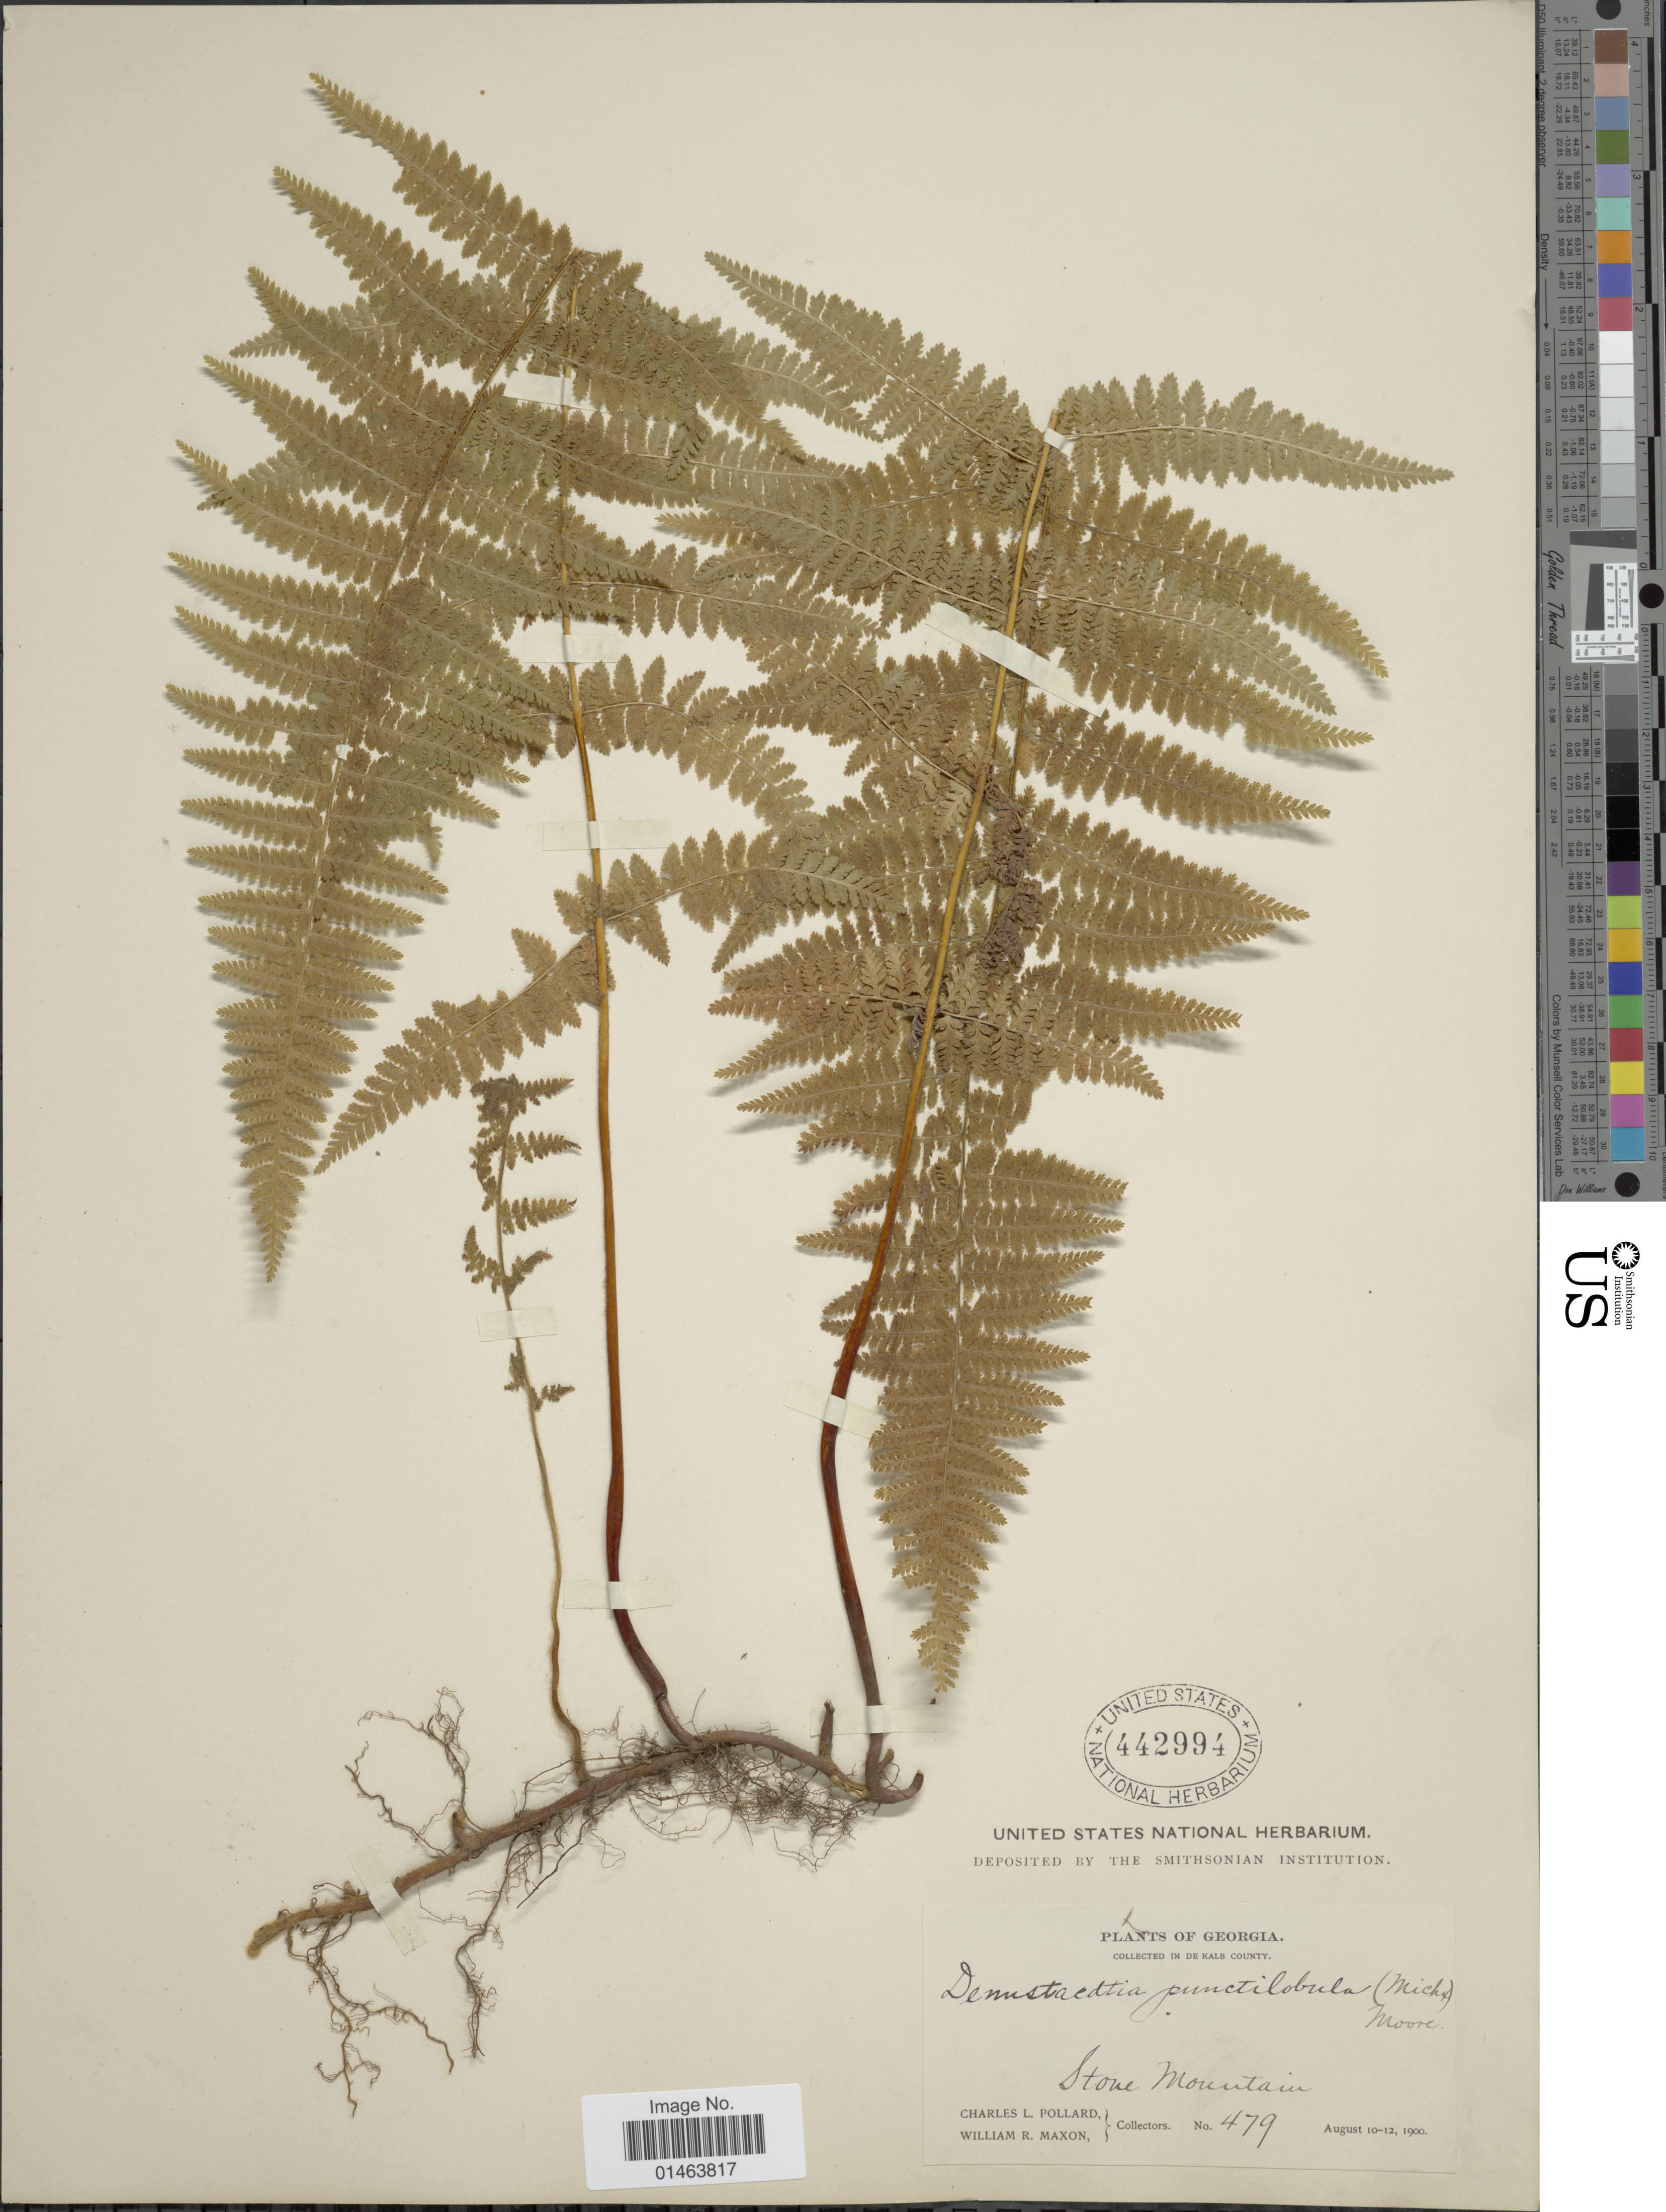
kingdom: Plantae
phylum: Tracheophyta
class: Polypodiopsida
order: Polypodiales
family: Dennstaedtiaceae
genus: Dennstaedtia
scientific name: Dennstaedtia punctilobula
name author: (Michx.) T. Moore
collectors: C. L. Pollard & W. R. Maxon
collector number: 479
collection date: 1900-08-10/1900-08-12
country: United States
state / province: Georgia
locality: Georgia, in de Kalb County, Stone Mountain.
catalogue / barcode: US 442994